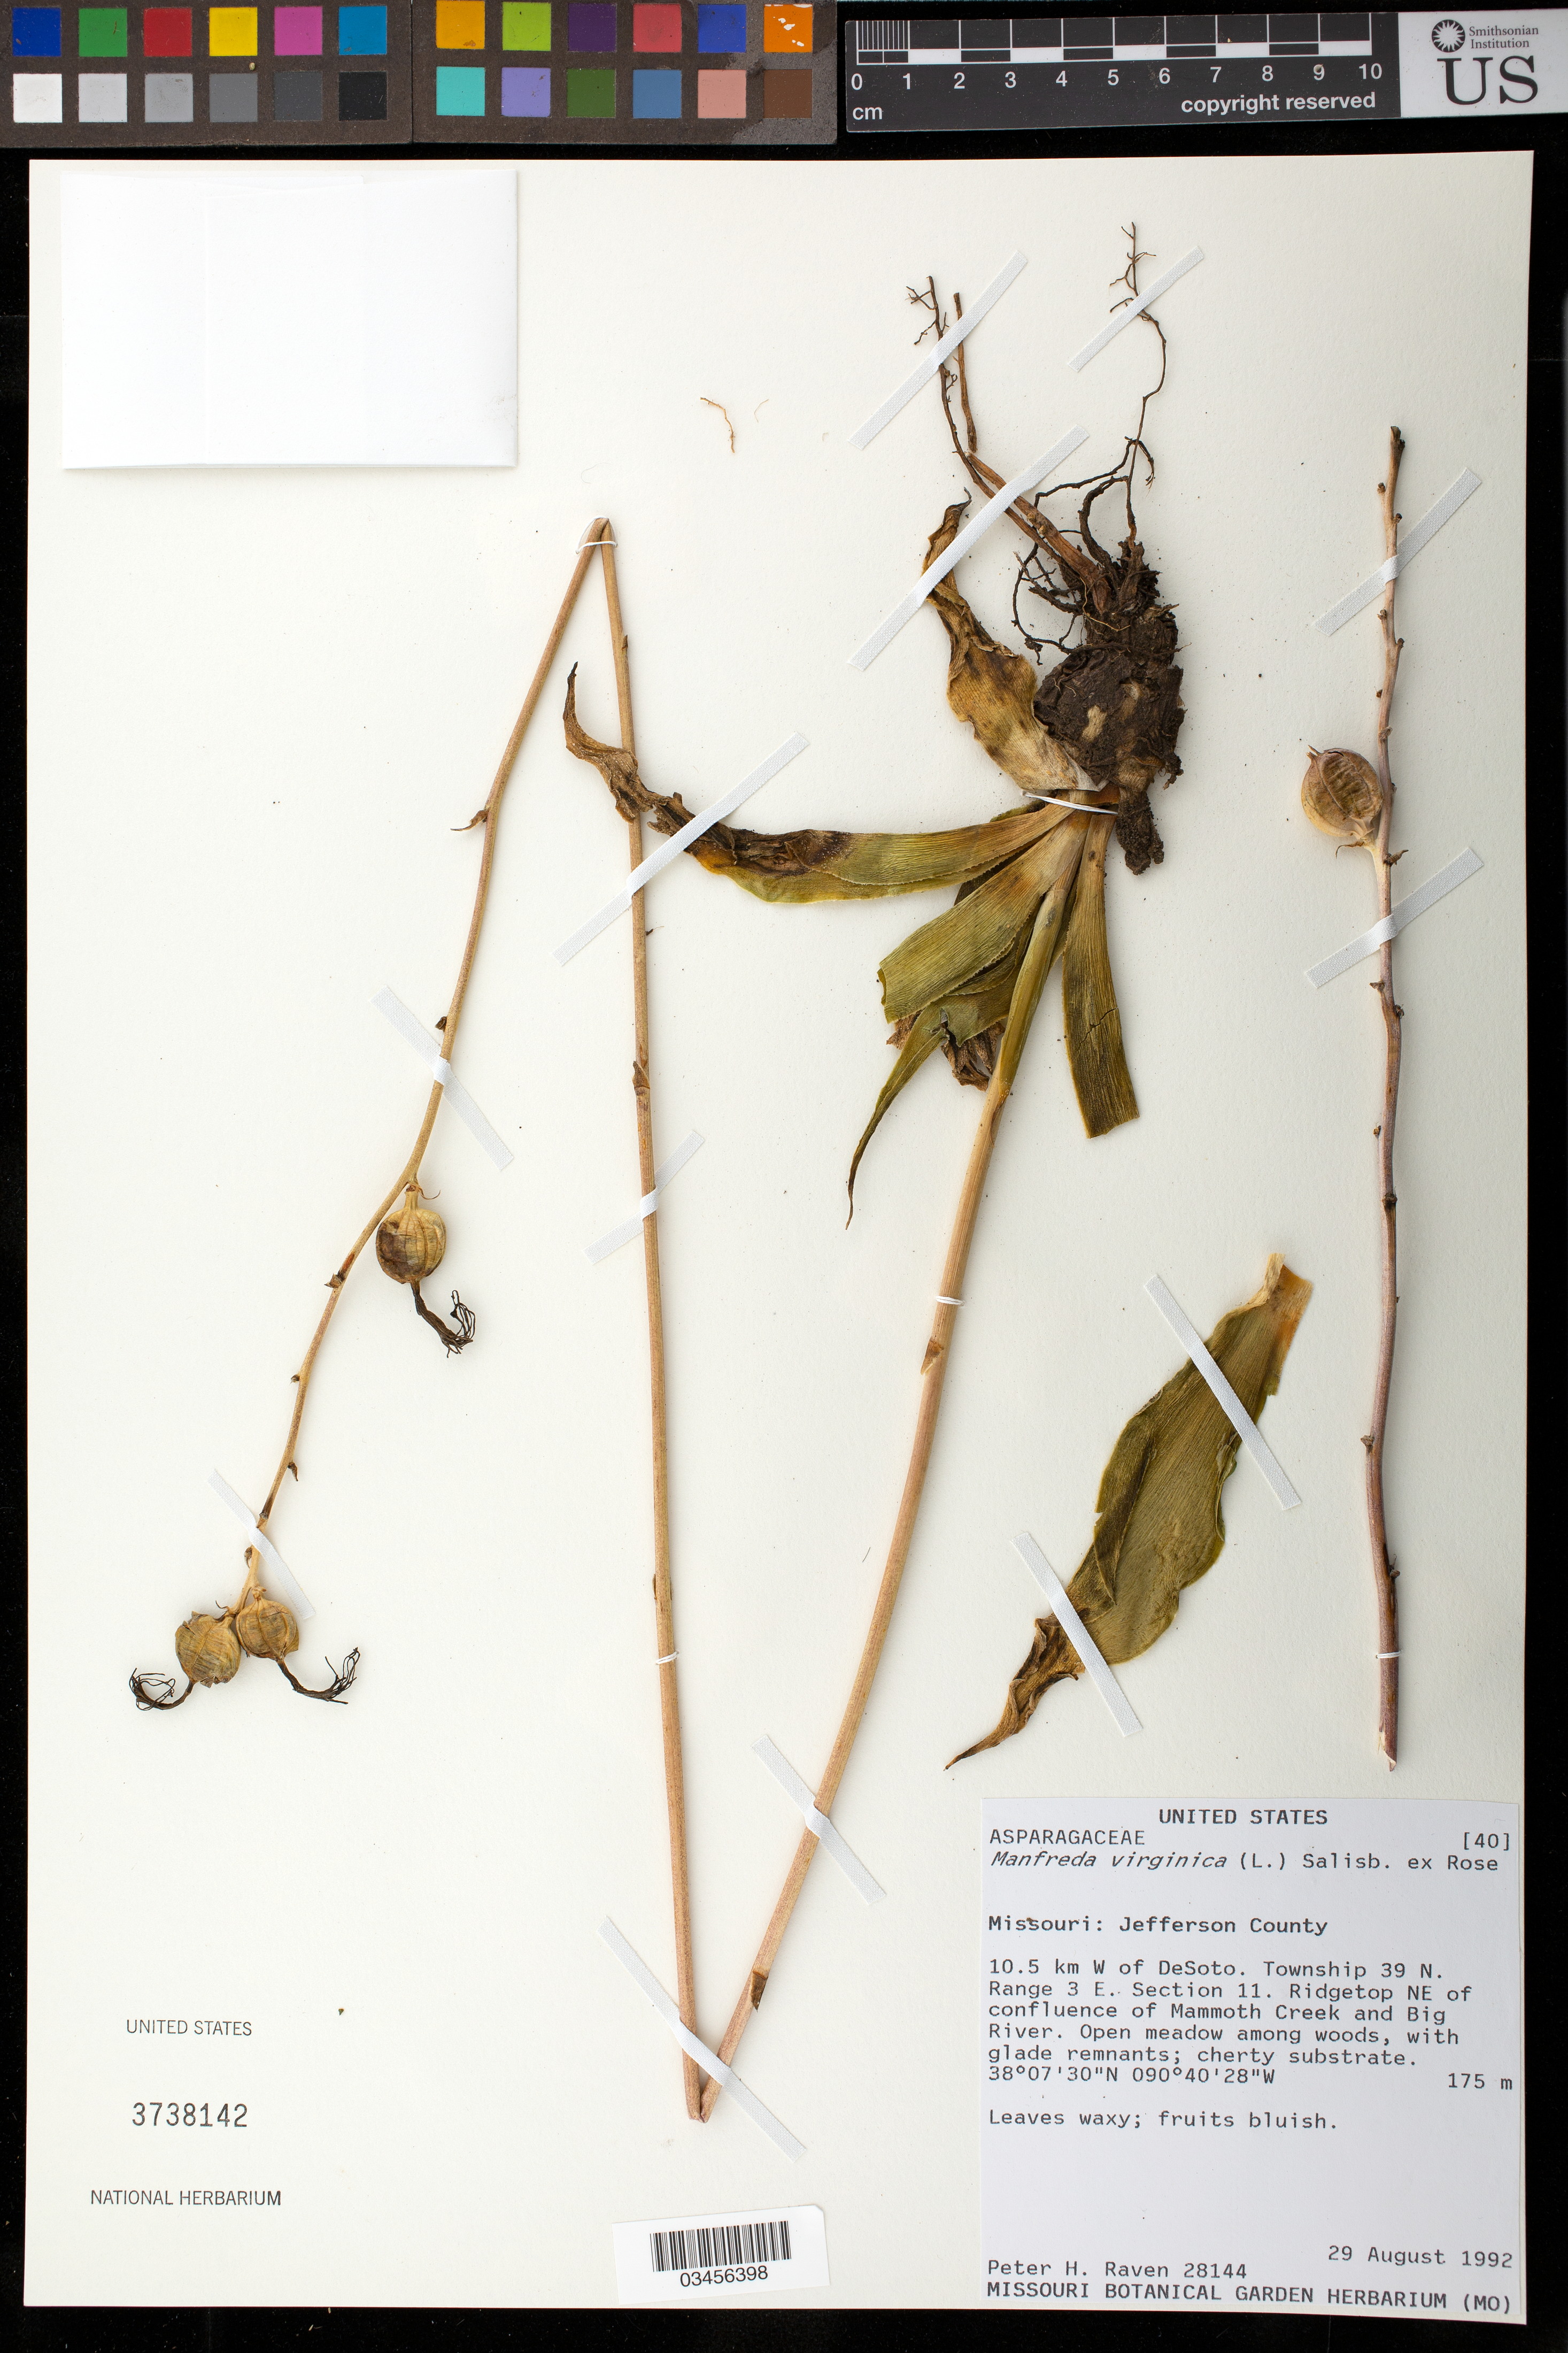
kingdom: Plantae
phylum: Tracheophyta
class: Liliopsida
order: Asparagales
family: Asparagaceae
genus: Manfreda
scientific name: Manfreda virginica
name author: (L.) Salisb. ex Rose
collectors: P. Raven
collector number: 28144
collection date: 1992-08-29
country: United States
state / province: Missouri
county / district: Jefferson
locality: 10.5 km W of DeSoto. Township 39 N. Range 3 E. Section 11. Ridgetop NE of confluence of Mammoth Creek and Big River.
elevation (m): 175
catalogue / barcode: US 3738142